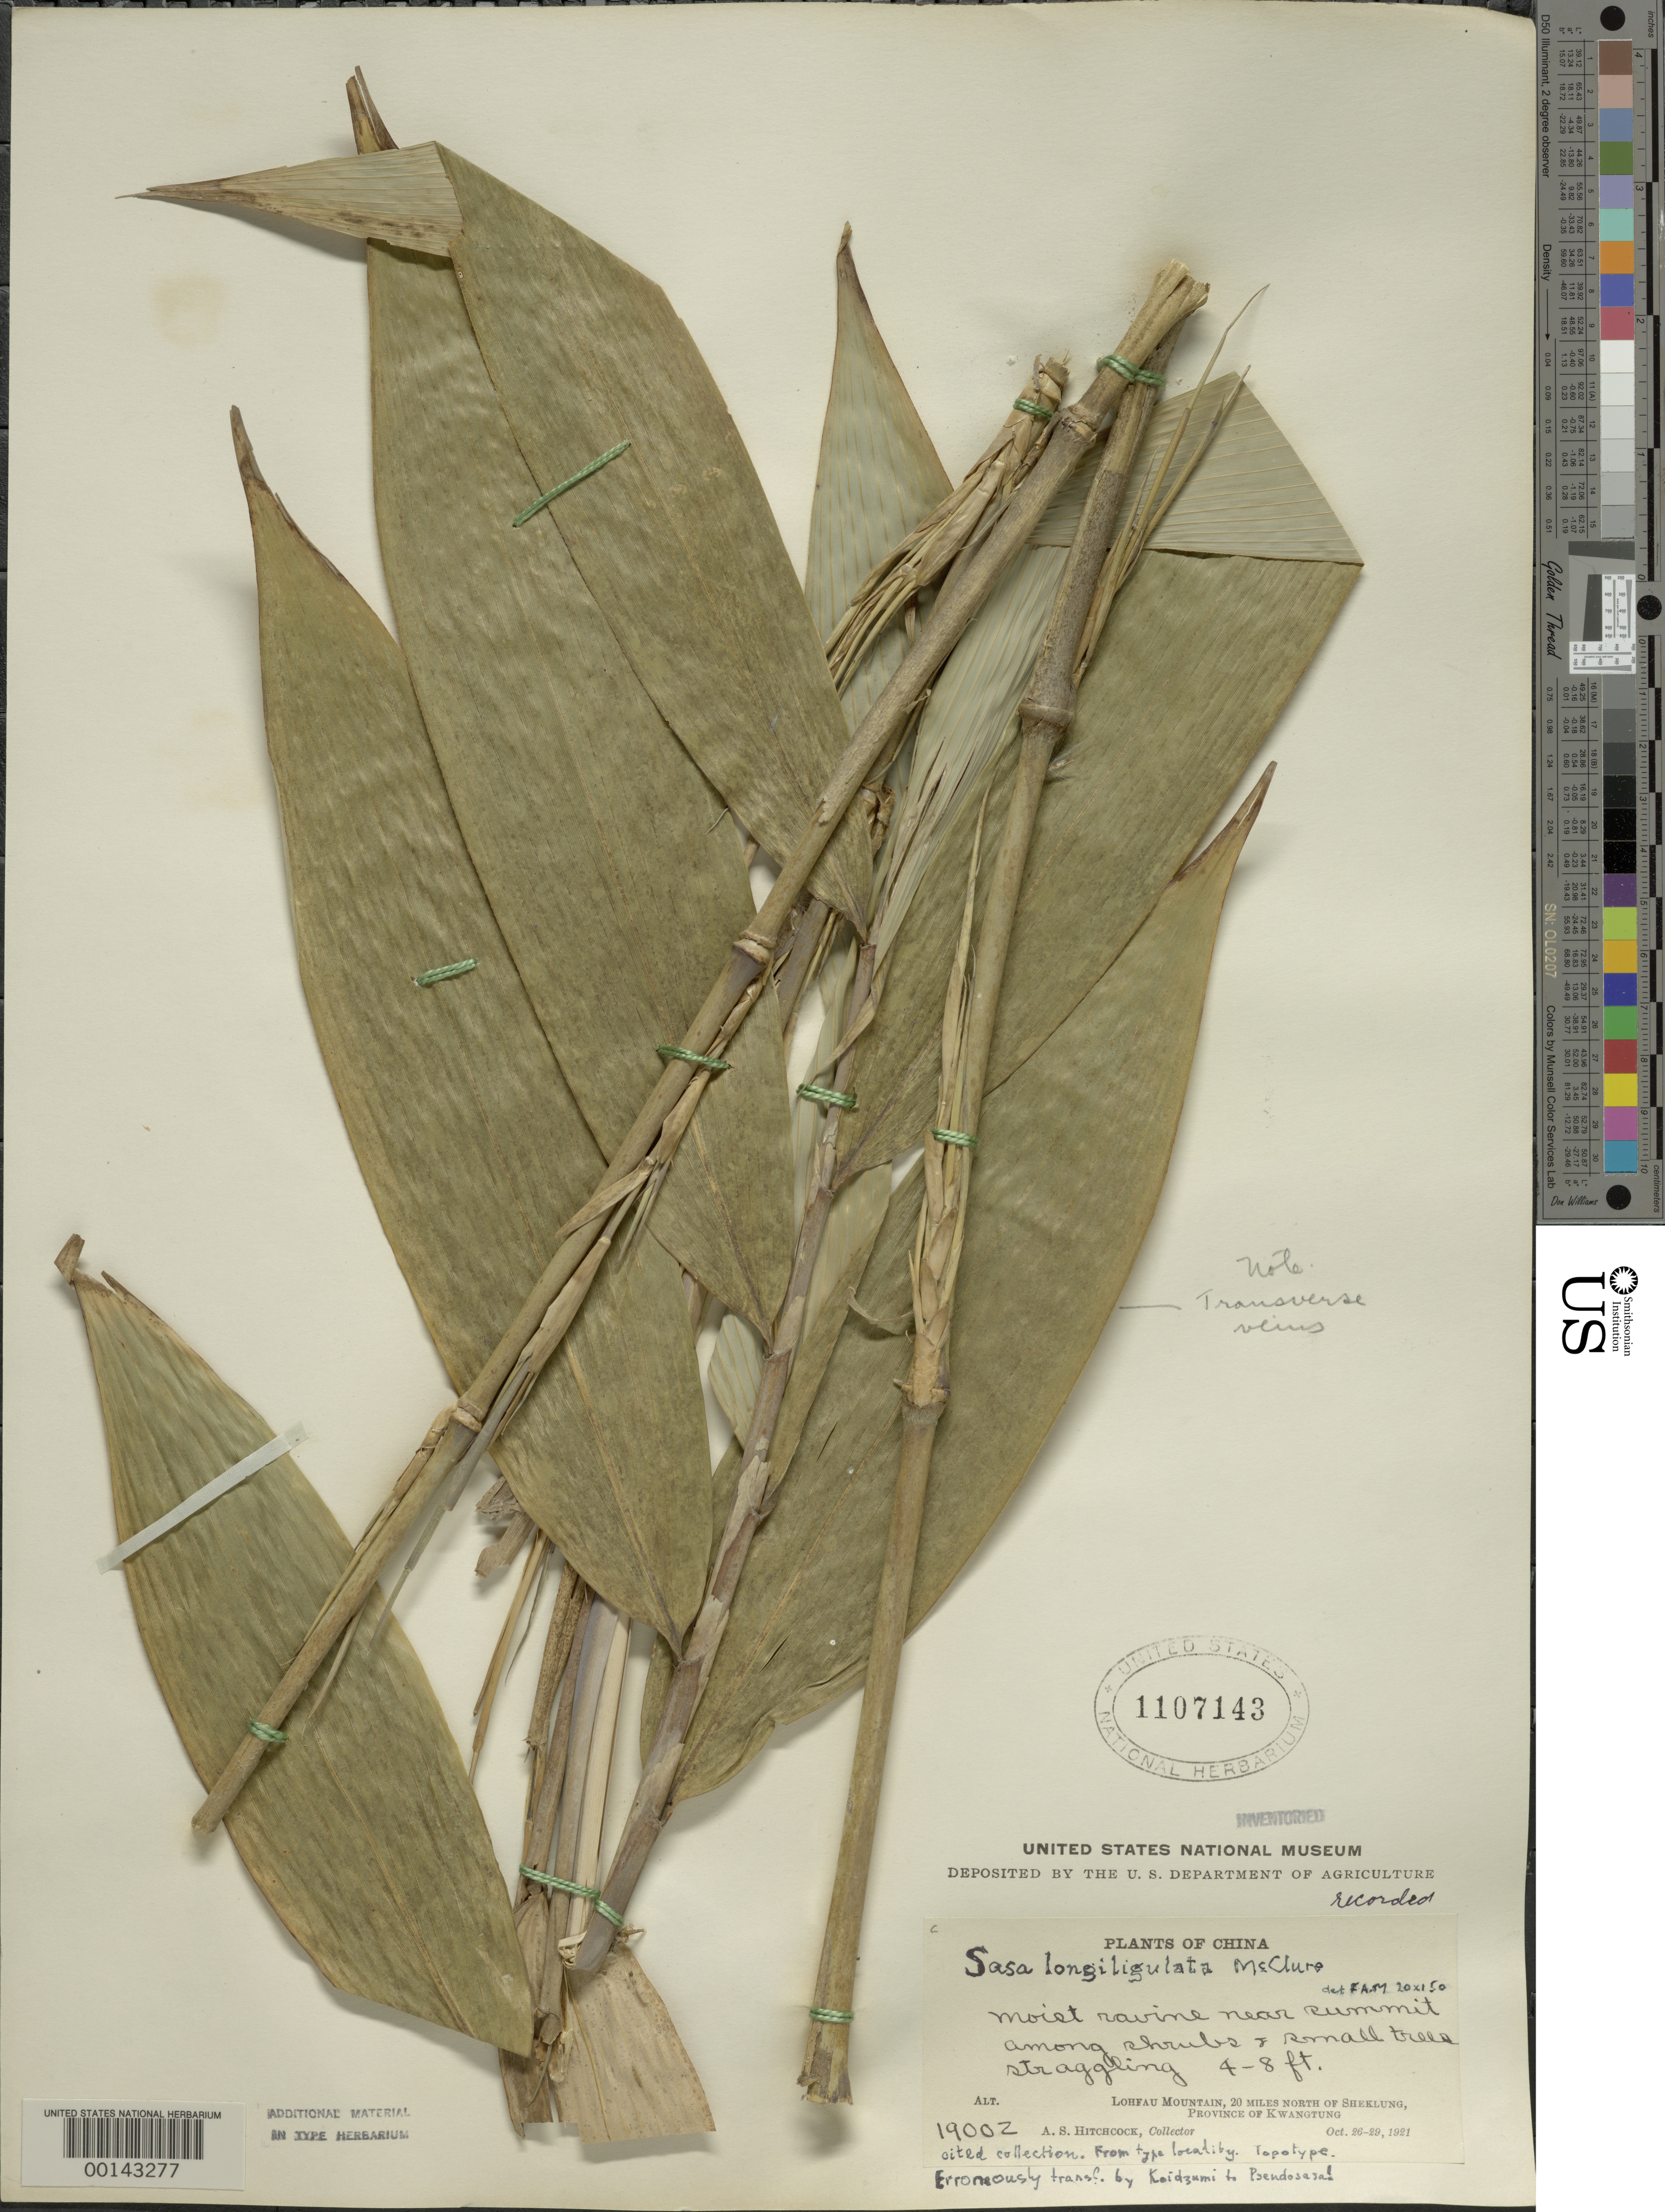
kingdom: Plantae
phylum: Tracheophyta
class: Liliopsida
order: Poales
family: Poaceae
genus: Sasa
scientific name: Sasa longiligulata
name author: McClure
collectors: A. S. Hitchcock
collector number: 19002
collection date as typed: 26 Oct 1921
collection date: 1921-10-26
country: China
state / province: Guangdong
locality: Sheklung, lohfau mt.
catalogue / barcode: US 1107143